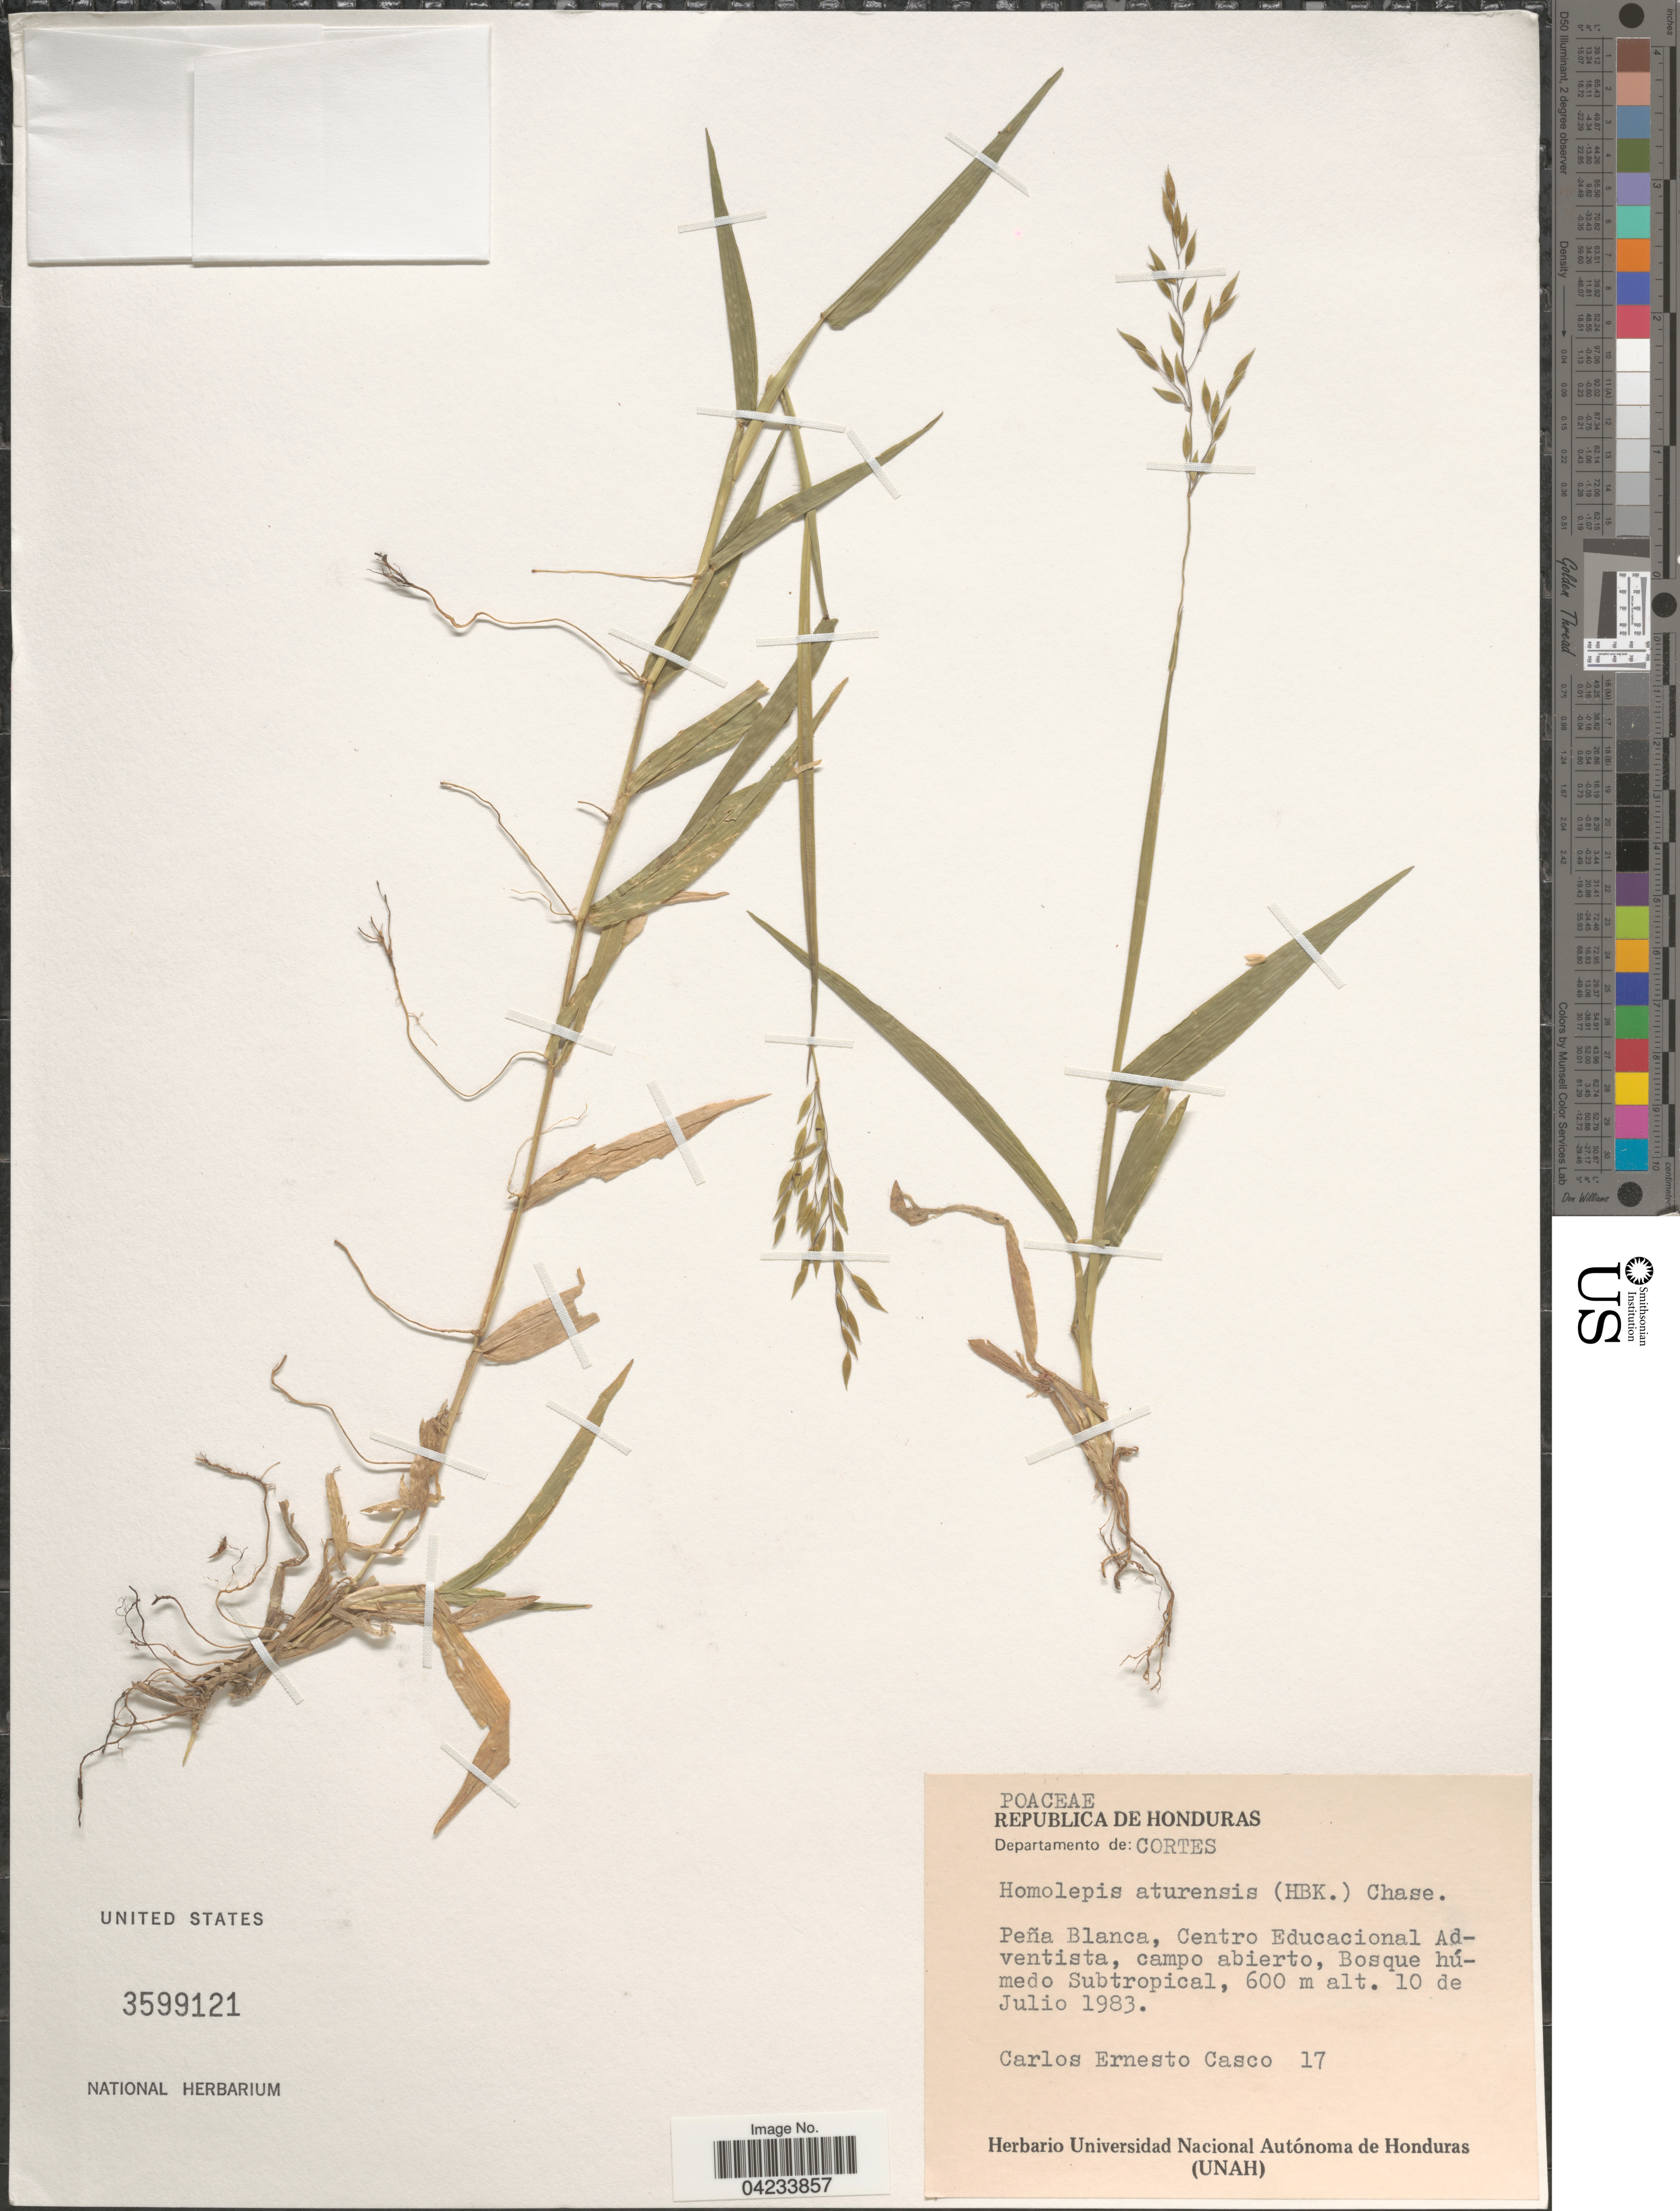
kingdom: Plantae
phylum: Tracheophyta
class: Liliopsida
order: Poales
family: Poaceae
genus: Homolepis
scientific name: Homolepis aturensis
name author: (Kunth) Chase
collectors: C. Casco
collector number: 17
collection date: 1983-07-10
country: Honduras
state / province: Cortes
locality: Departamento de: Cortes. Peña Blanca, Centro Educacional Adventista, campo abierto, Bosque húmedo Subtropical.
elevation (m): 600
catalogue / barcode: US 3599121